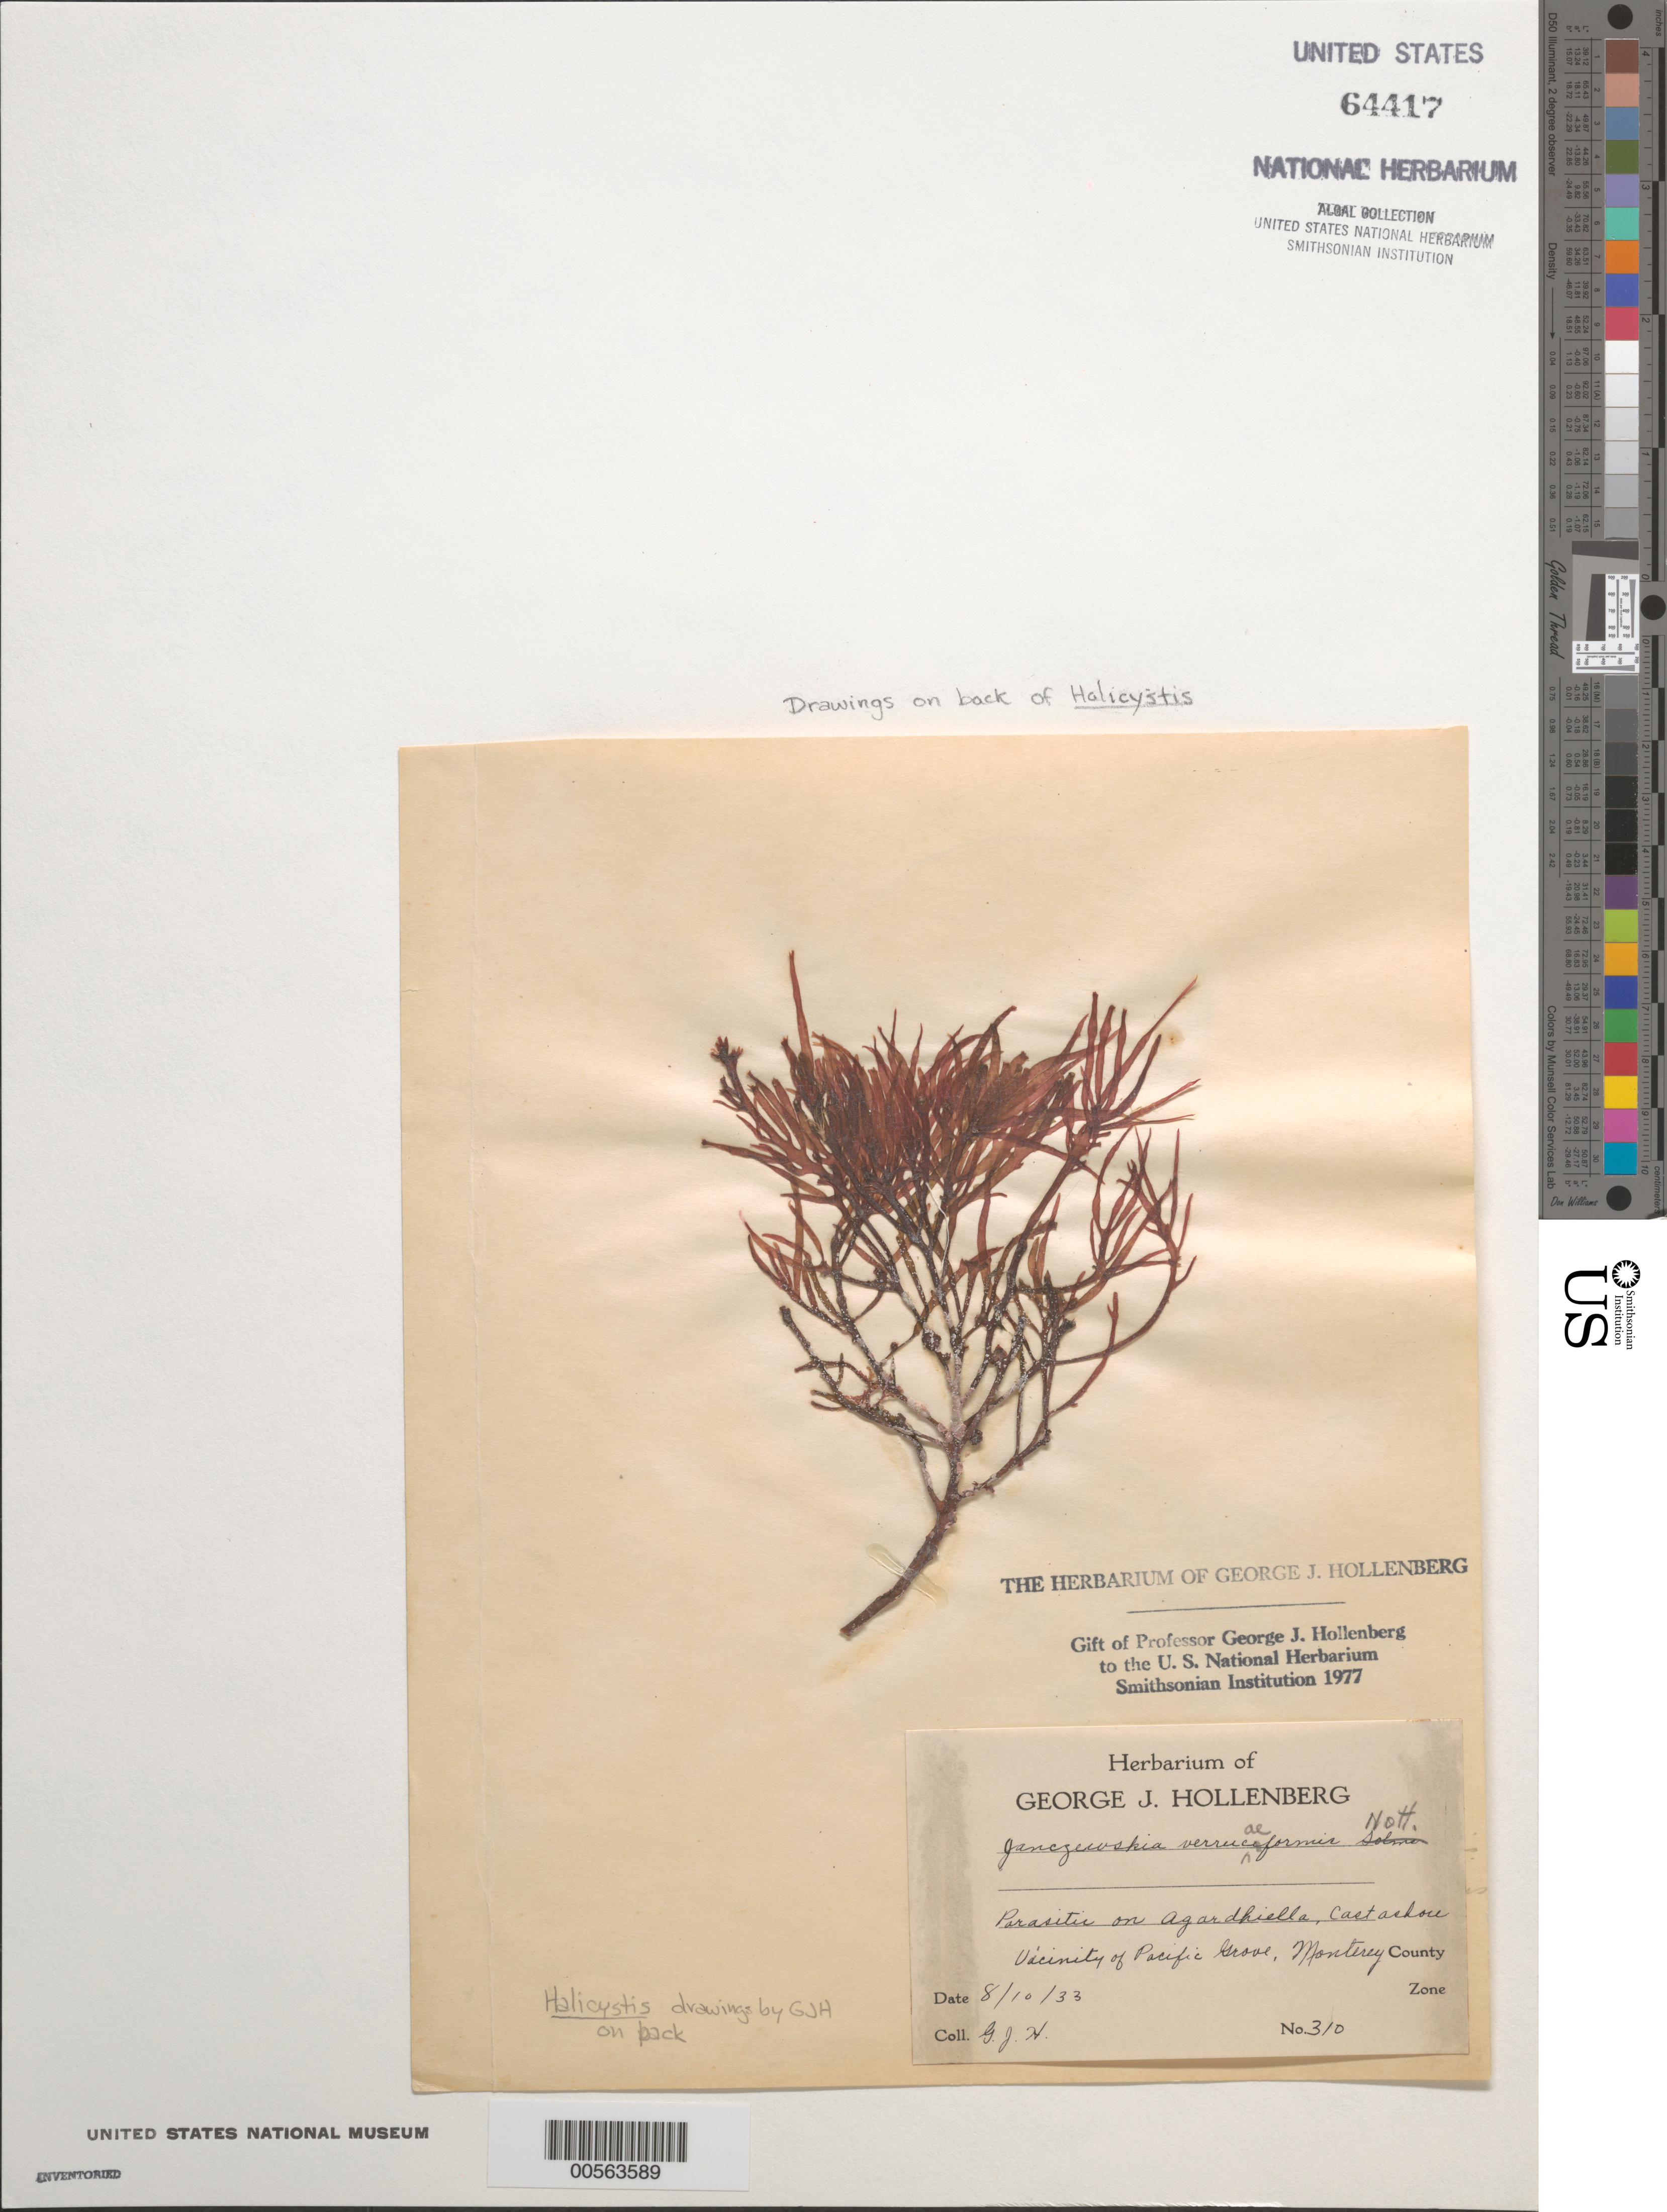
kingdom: Plantae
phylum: Rhodophyta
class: Florideophyceae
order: Ceramiales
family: Rhodomelaceae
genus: Janczewskia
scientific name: Janczewskia verrucaeformis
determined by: Hollenberg, George J.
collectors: G. Hollenberg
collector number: GJH 310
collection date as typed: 10 Aug 1933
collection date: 1933-08-10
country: United States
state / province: California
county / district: Monterey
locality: Pacific Grove area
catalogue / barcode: US 64417